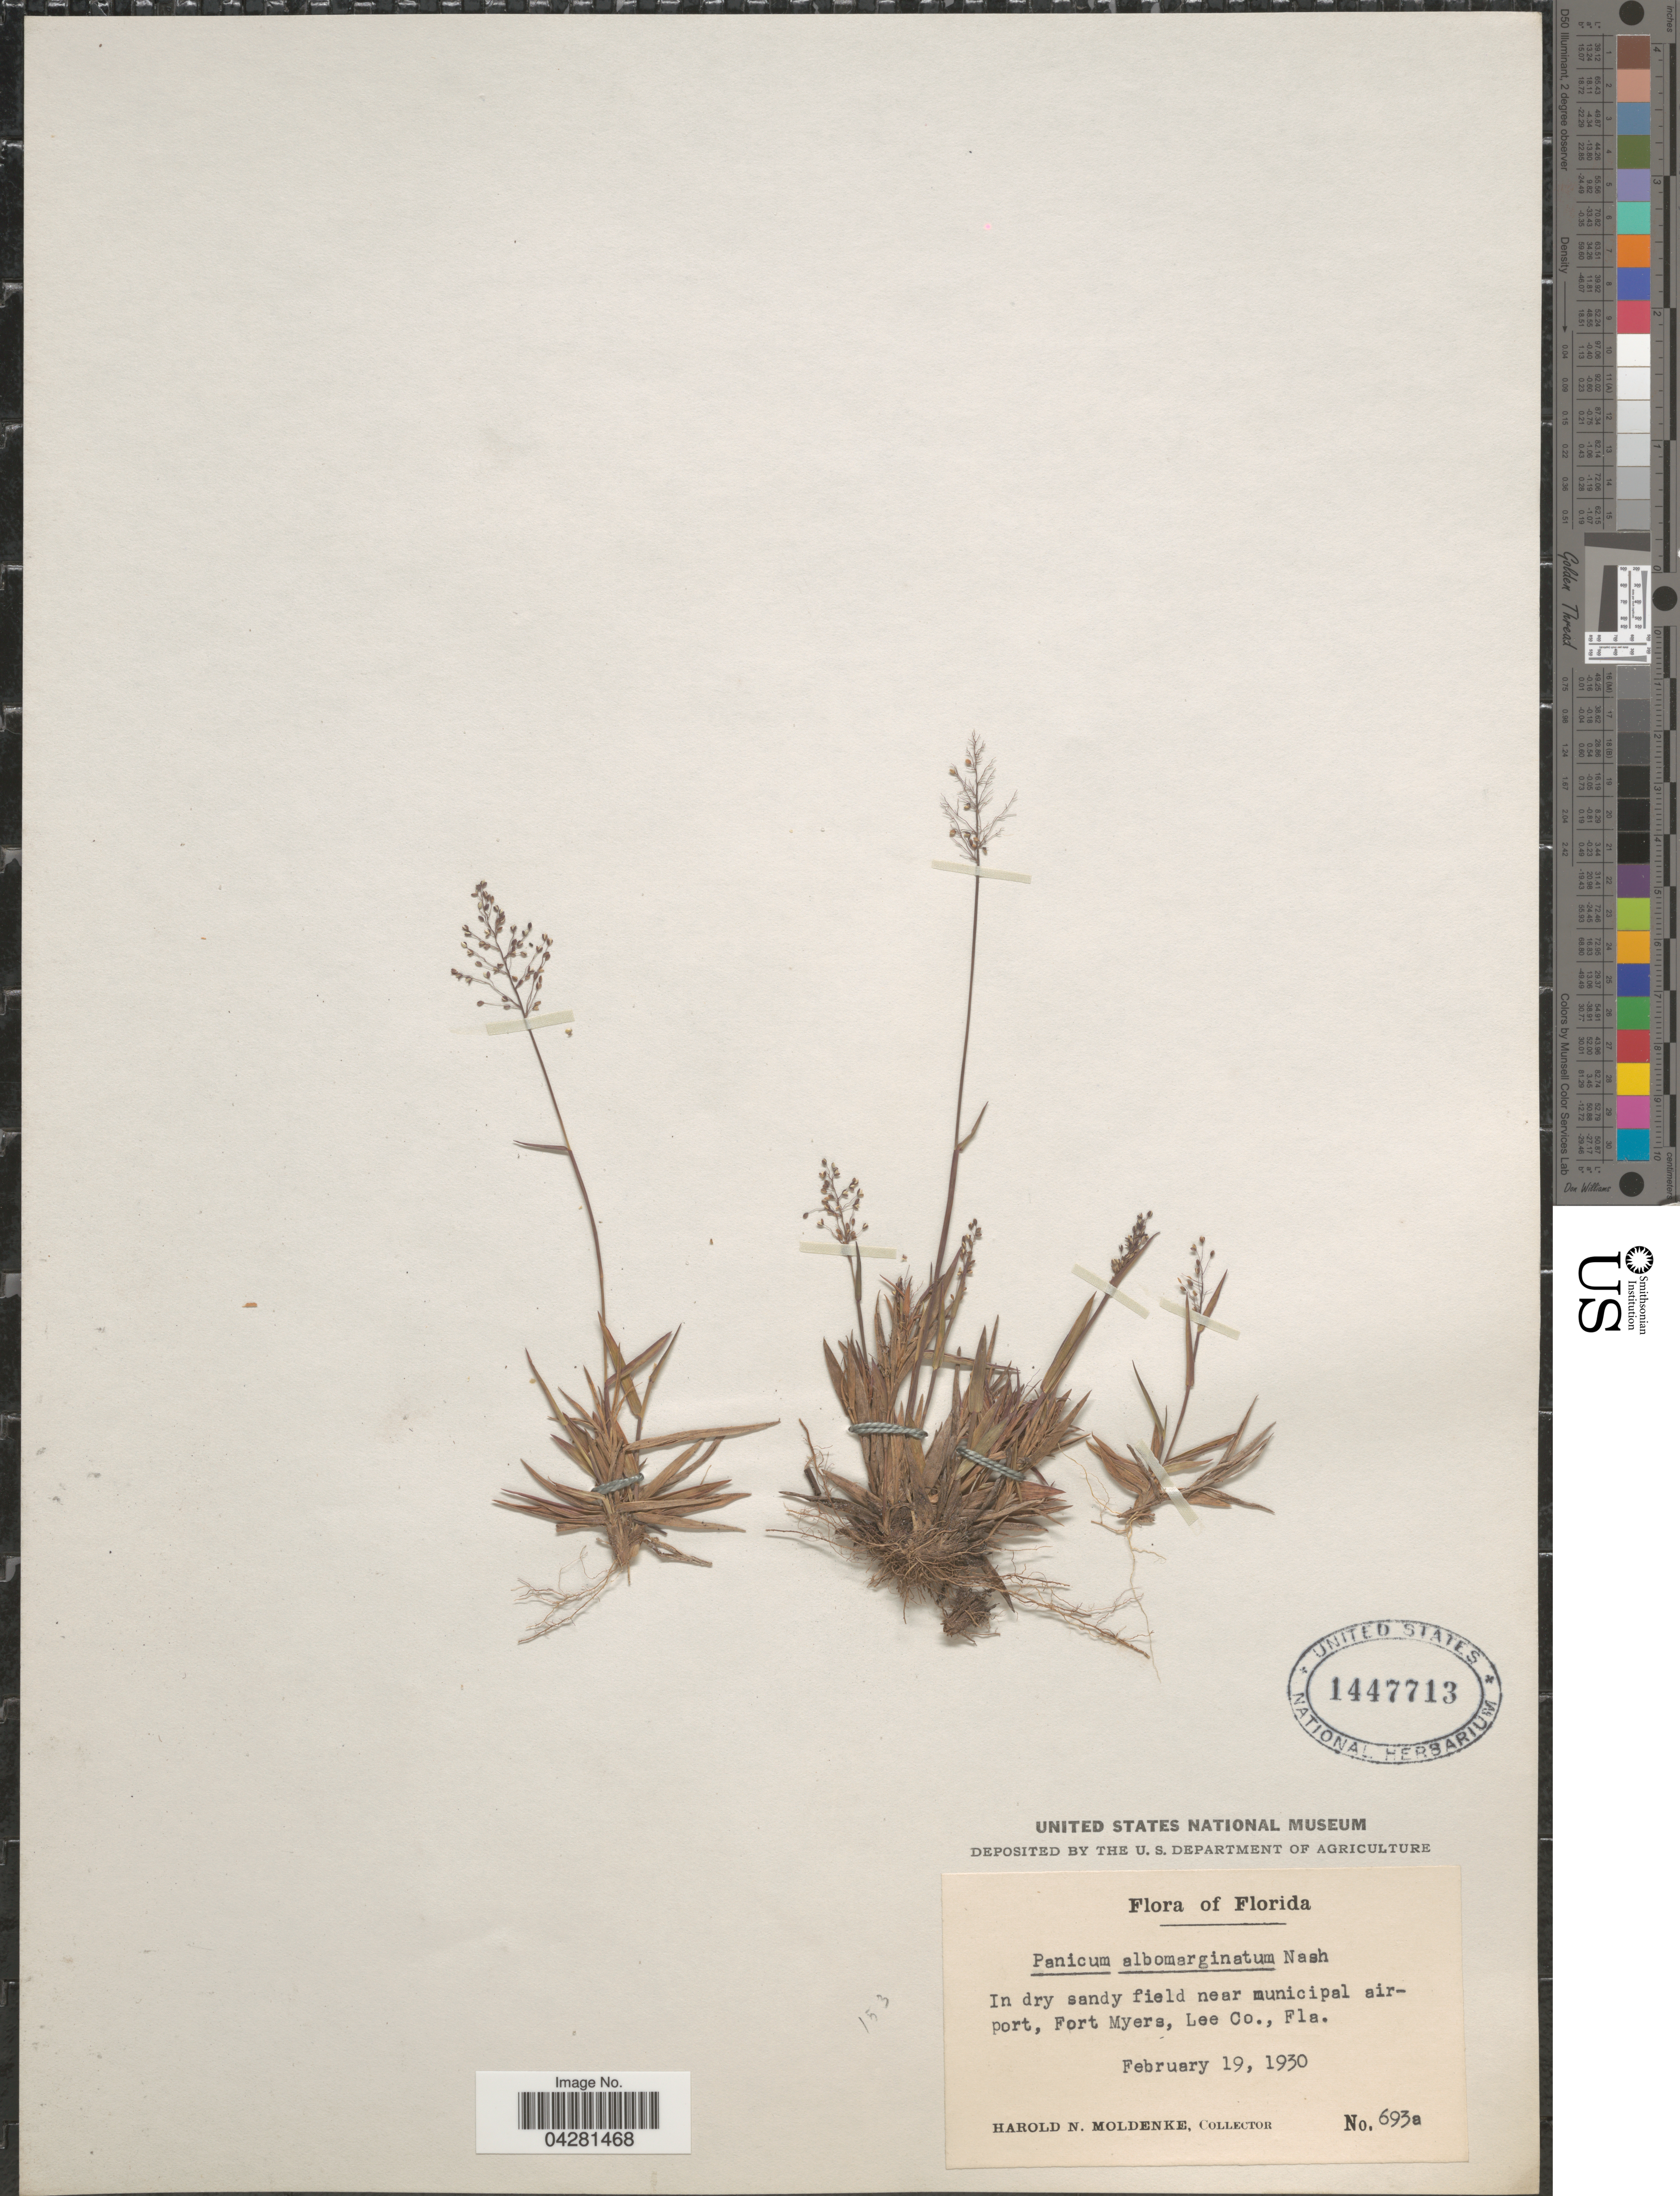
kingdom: Plantae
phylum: Tracheophyta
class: Liliopsida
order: Poales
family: Poaceae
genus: Dichanthelium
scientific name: Dichanthelium dichotomum var. unciphyllum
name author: (Trin.) Davidse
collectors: H. N. Moldenke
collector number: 693a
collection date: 1930-02-19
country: United States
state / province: Florida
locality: In dry sandy field near municipal airport, Fort Myers, Lee Co.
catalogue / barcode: US 1447713